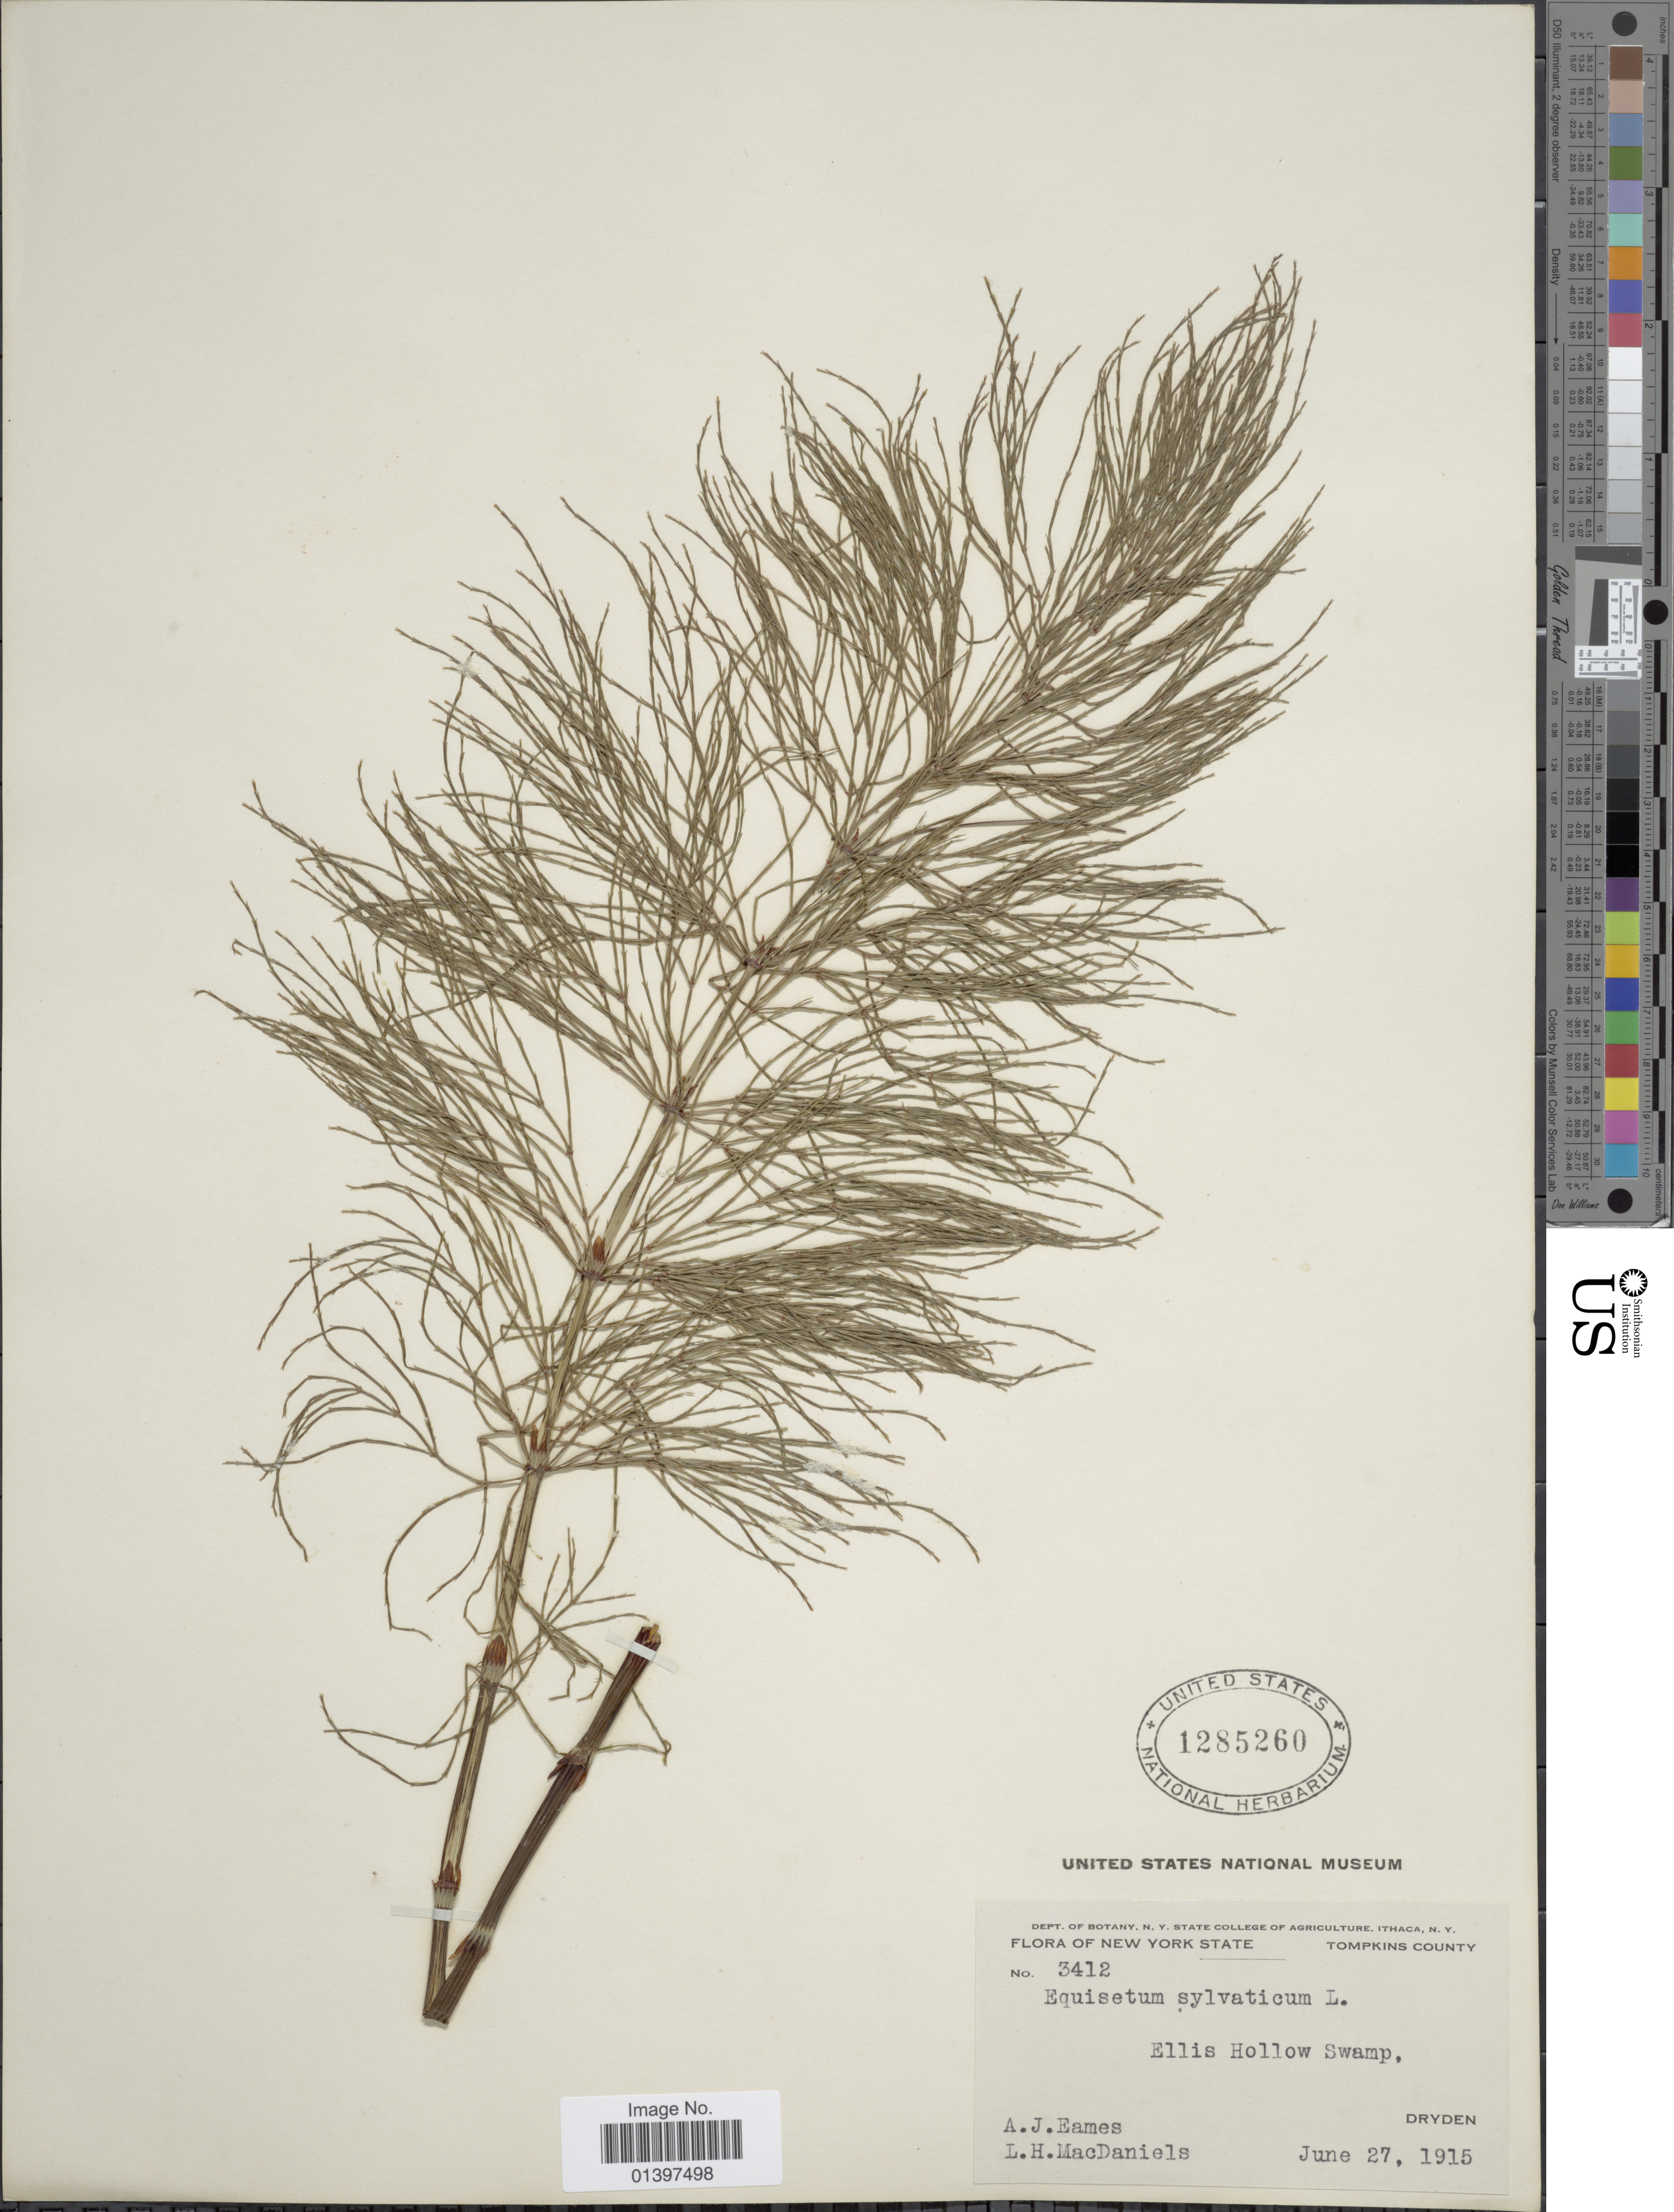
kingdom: Plantae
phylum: Tracheophyta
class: Polypodiopsida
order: Equisetales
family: Equisetaceae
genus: Equisetum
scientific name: Equisetum sylvaticum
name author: L.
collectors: A. J. Eames & L. H. MacDaniels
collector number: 3412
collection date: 1915-06-27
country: United States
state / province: New York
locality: Tompkins, Ellis Hollow Swamp, Dryden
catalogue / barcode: US 1285260